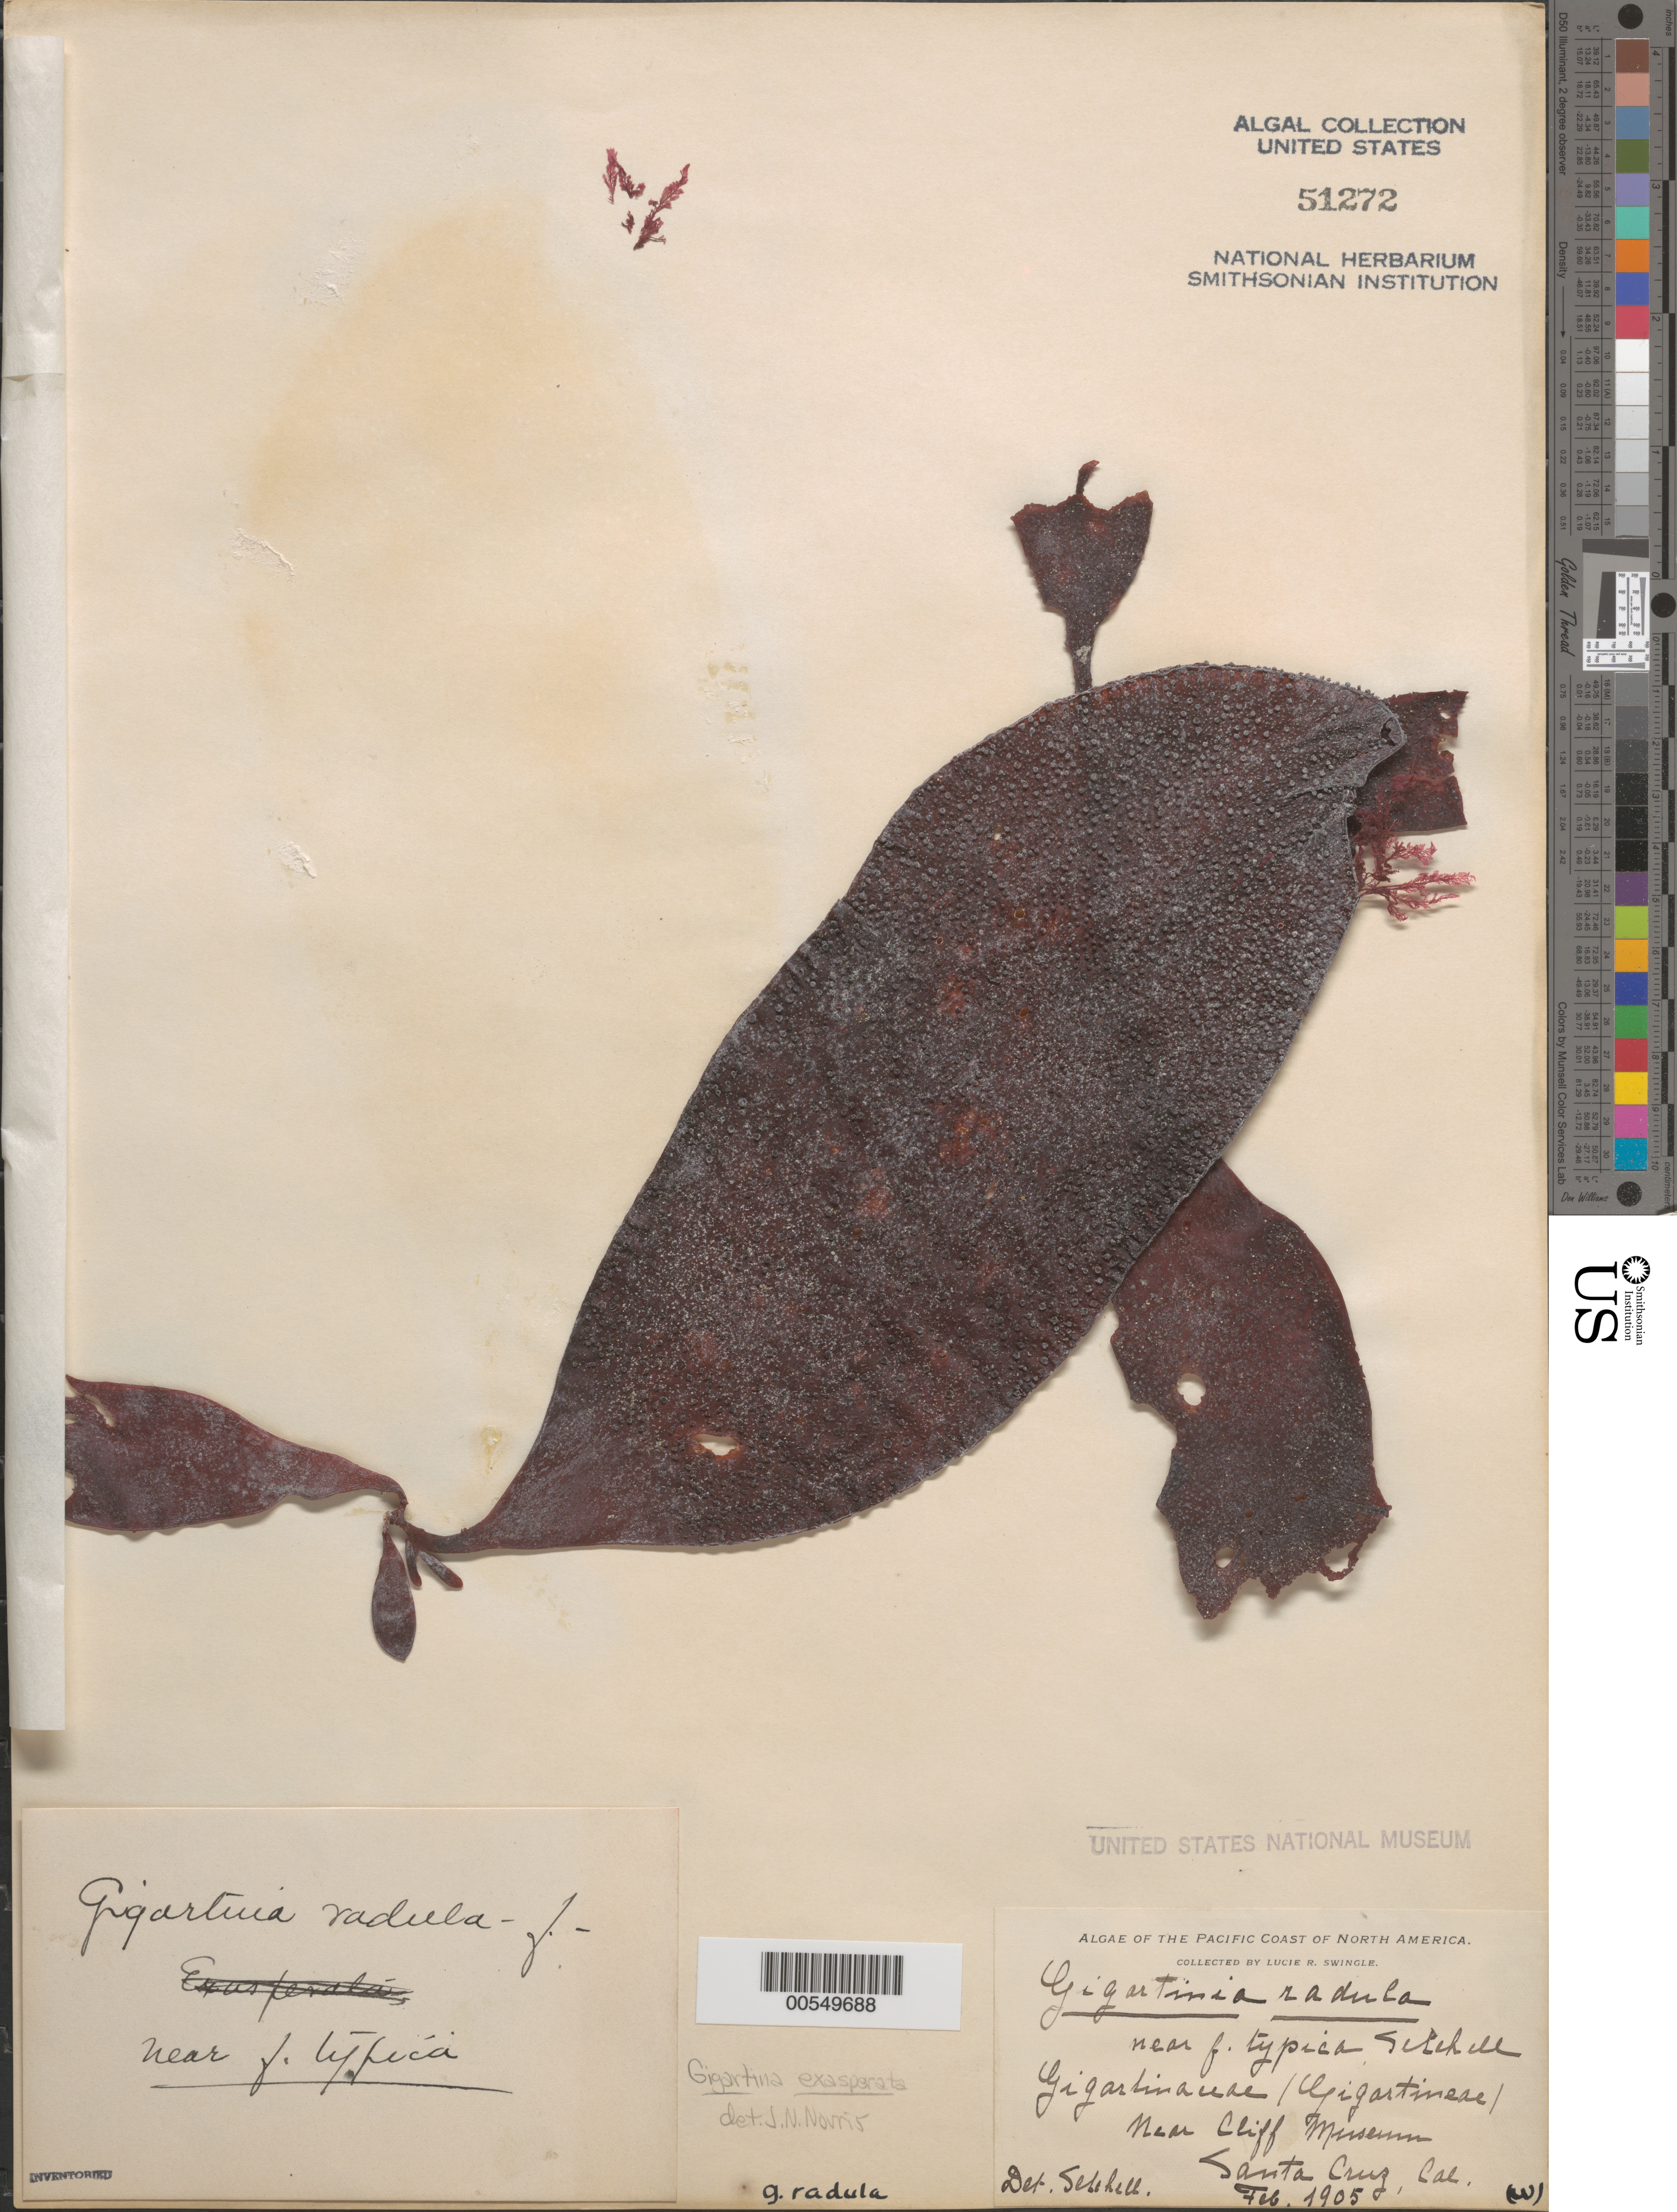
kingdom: Plantae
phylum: Rhodophyta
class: Florideophyceae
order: Gigartinales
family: Gigartinaceae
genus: Chondracanthus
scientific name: Chondracanthus exasperatus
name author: (Harv. & J. Bailey) J.R. Hughey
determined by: Algae name updating Project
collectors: L. Swingle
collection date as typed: Feb 1905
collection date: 1905-02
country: United States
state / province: California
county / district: Santa Cruz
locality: Santa Cruz, near Cliff Museum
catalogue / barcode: US 51272